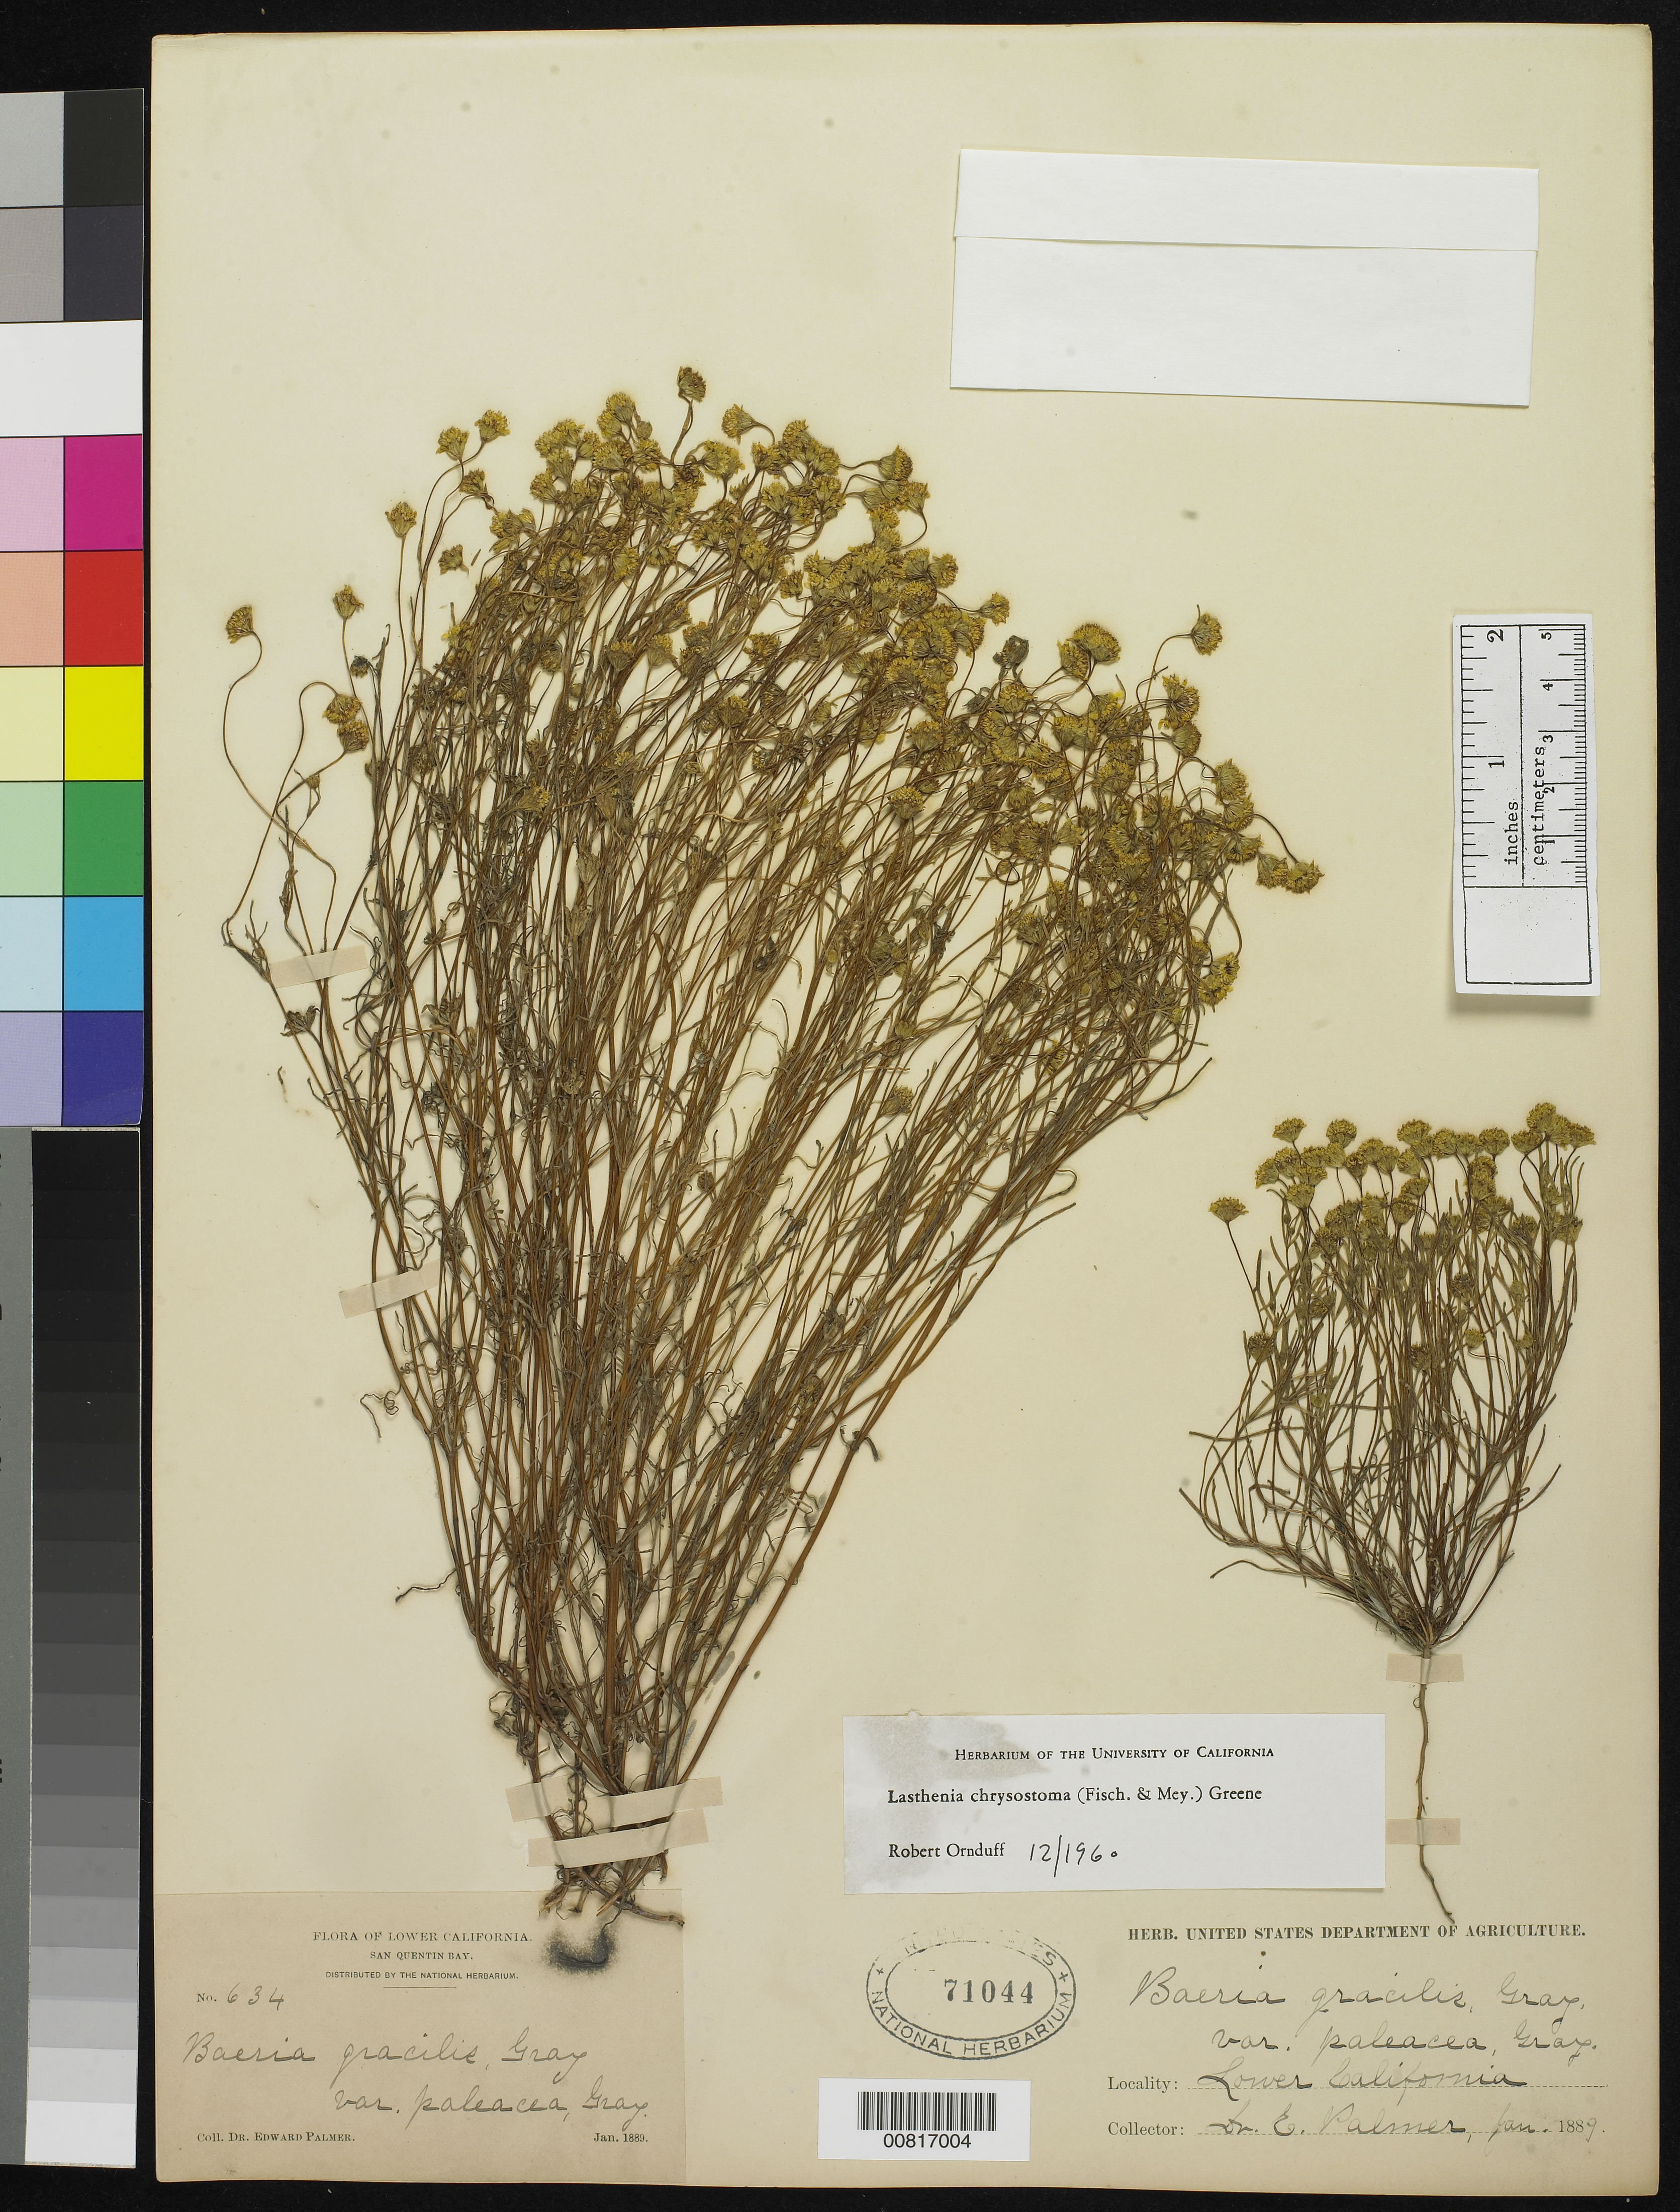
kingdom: Plantae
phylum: Tracheophyta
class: Magnoliopsida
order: Asterales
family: Asteraceae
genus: Lasthenia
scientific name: Lasthenia chrysostoma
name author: (Fisch. & C.A. Mey.) Greene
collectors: E. Palmer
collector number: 634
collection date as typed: Jan 1889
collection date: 1889-01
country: Mexico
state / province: Baja California Norte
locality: San Quentin Bay, Baja California.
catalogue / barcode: US 71044